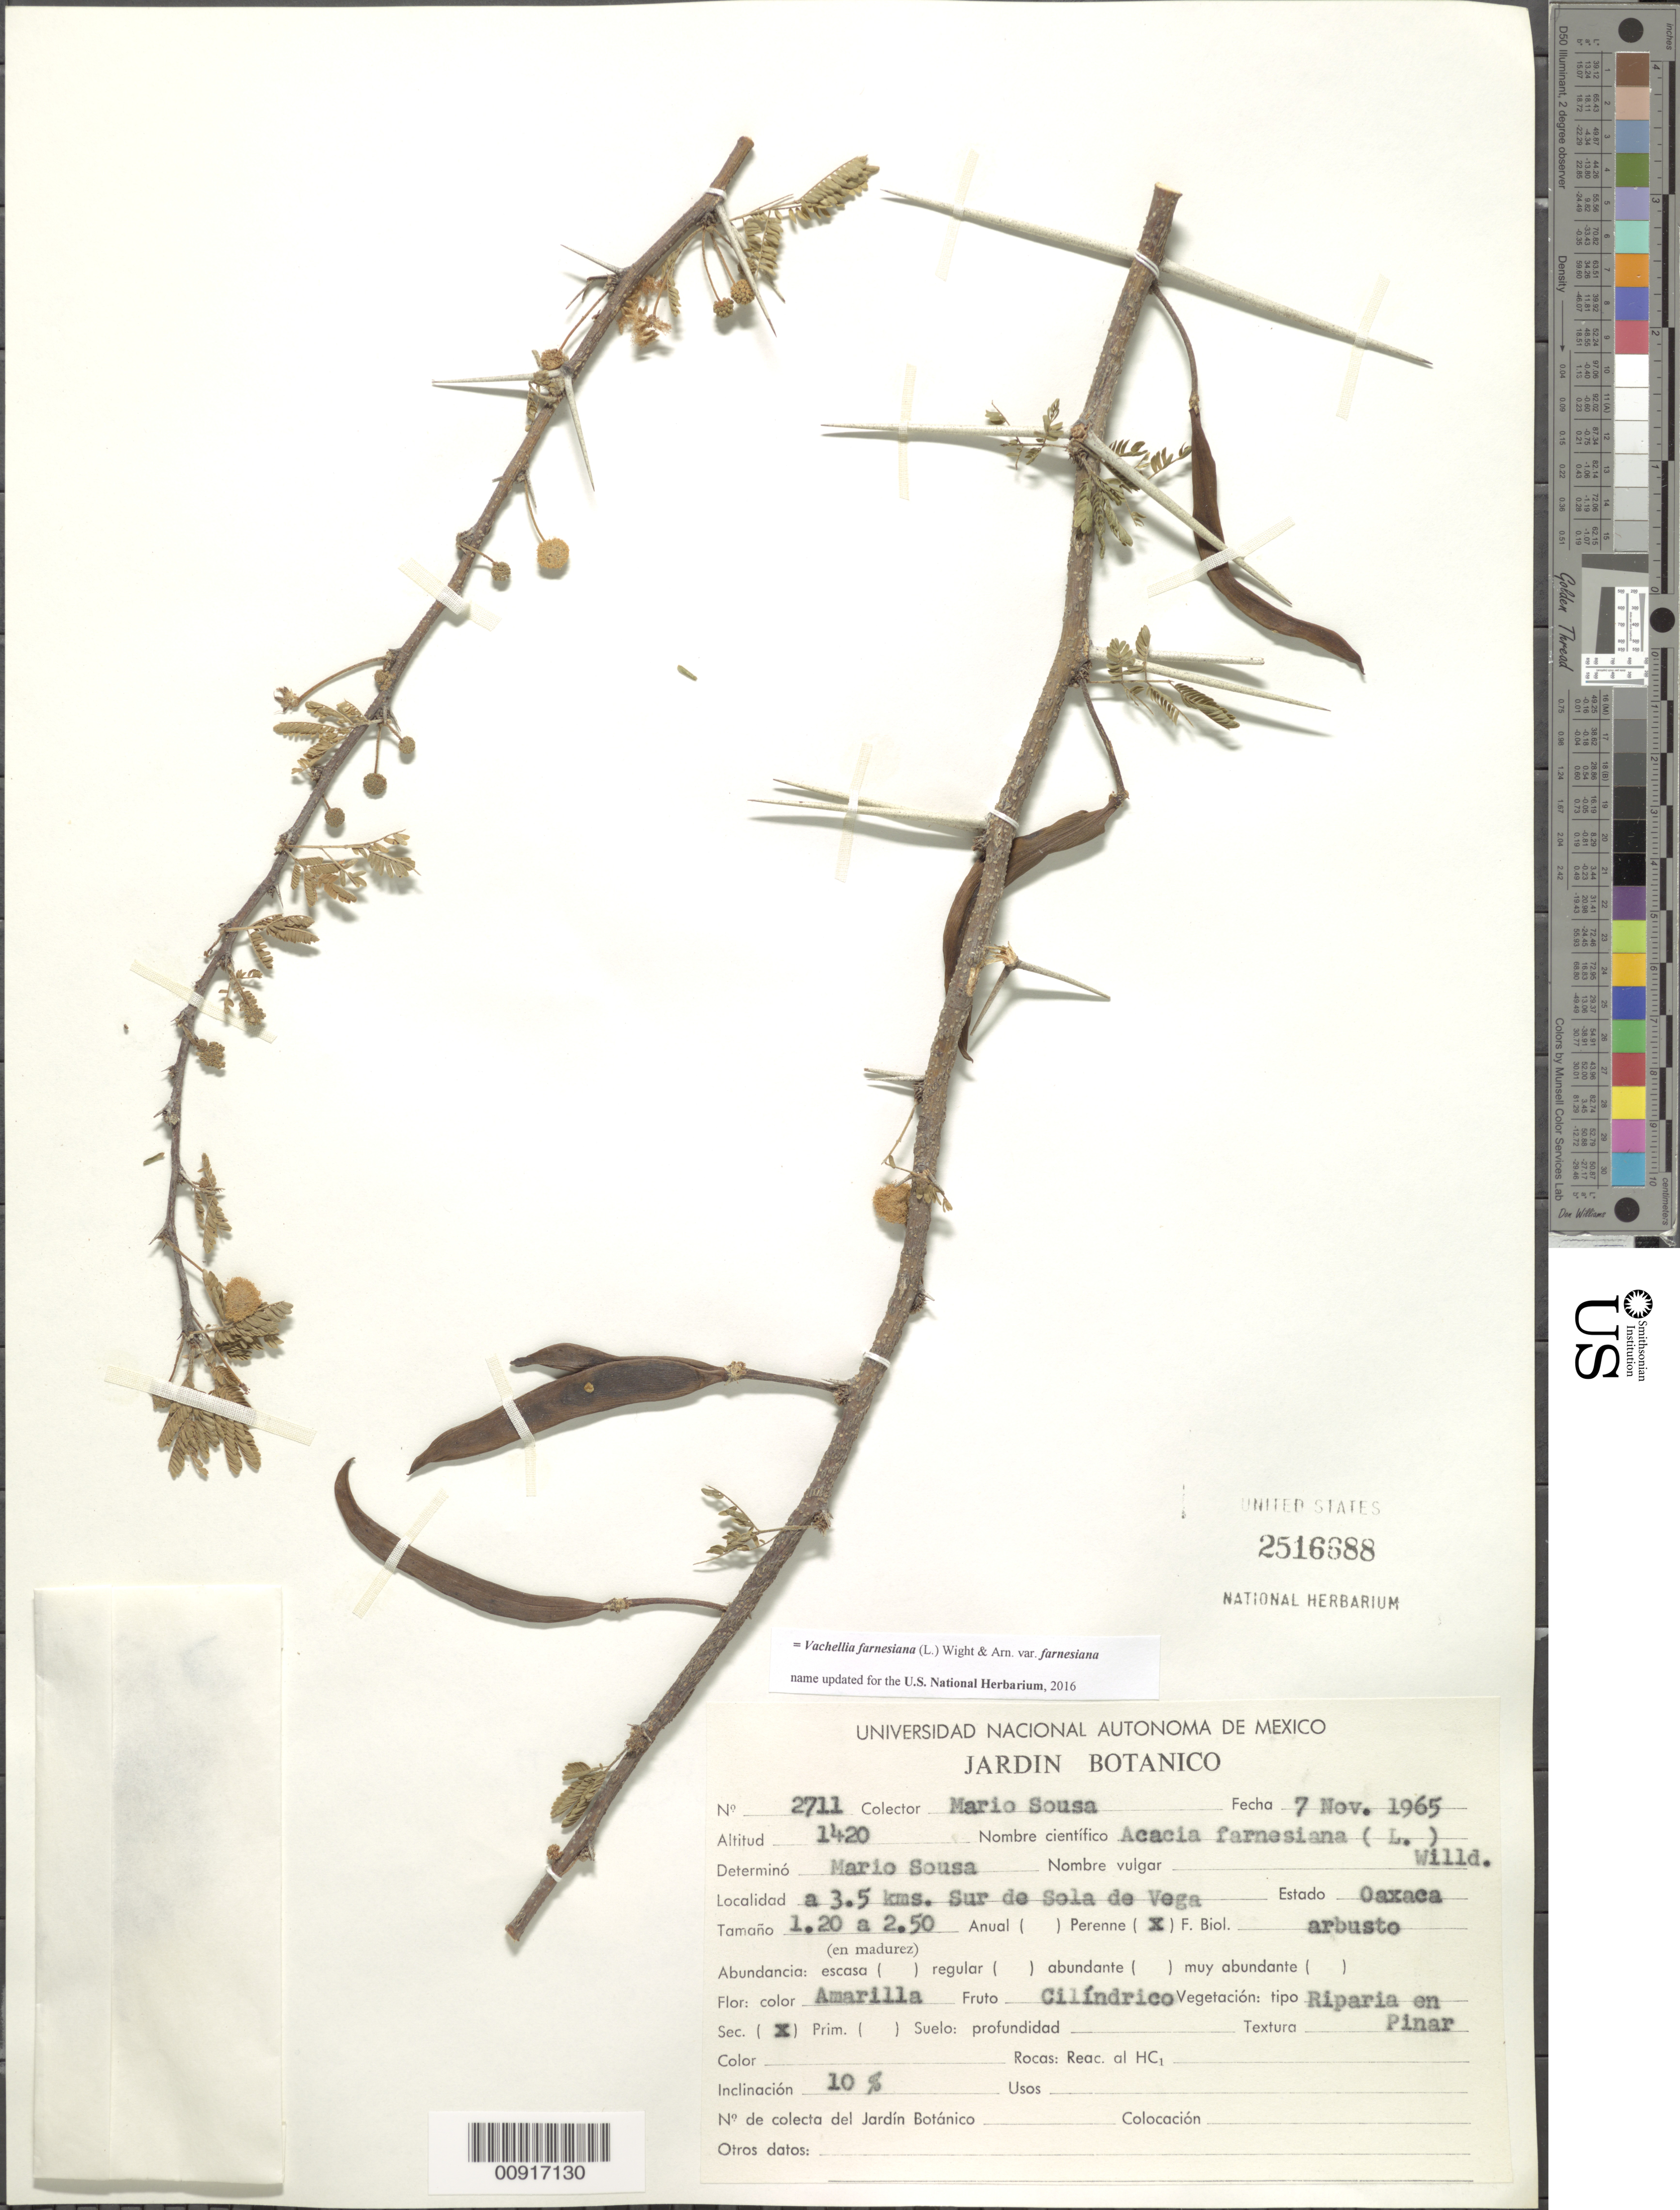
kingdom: Plantae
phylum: Tracheophyta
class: Magnoliopsida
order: Fabales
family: Fabaceae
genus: Vachellia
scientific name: Vachellia farnesiana var. farnesiana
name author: (L.) Wight & Arn.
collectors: M. Sousa S.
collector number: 2711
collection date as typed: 07 Nov 1965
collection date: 1965-11-07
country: Mexico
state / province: Oaxaca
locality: A 3.5 kms. Sur de Sola de Vega, Oaxaca.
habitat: Riparia en Pinar. Sec. Inclinación 10%.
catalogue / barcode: US 2516688